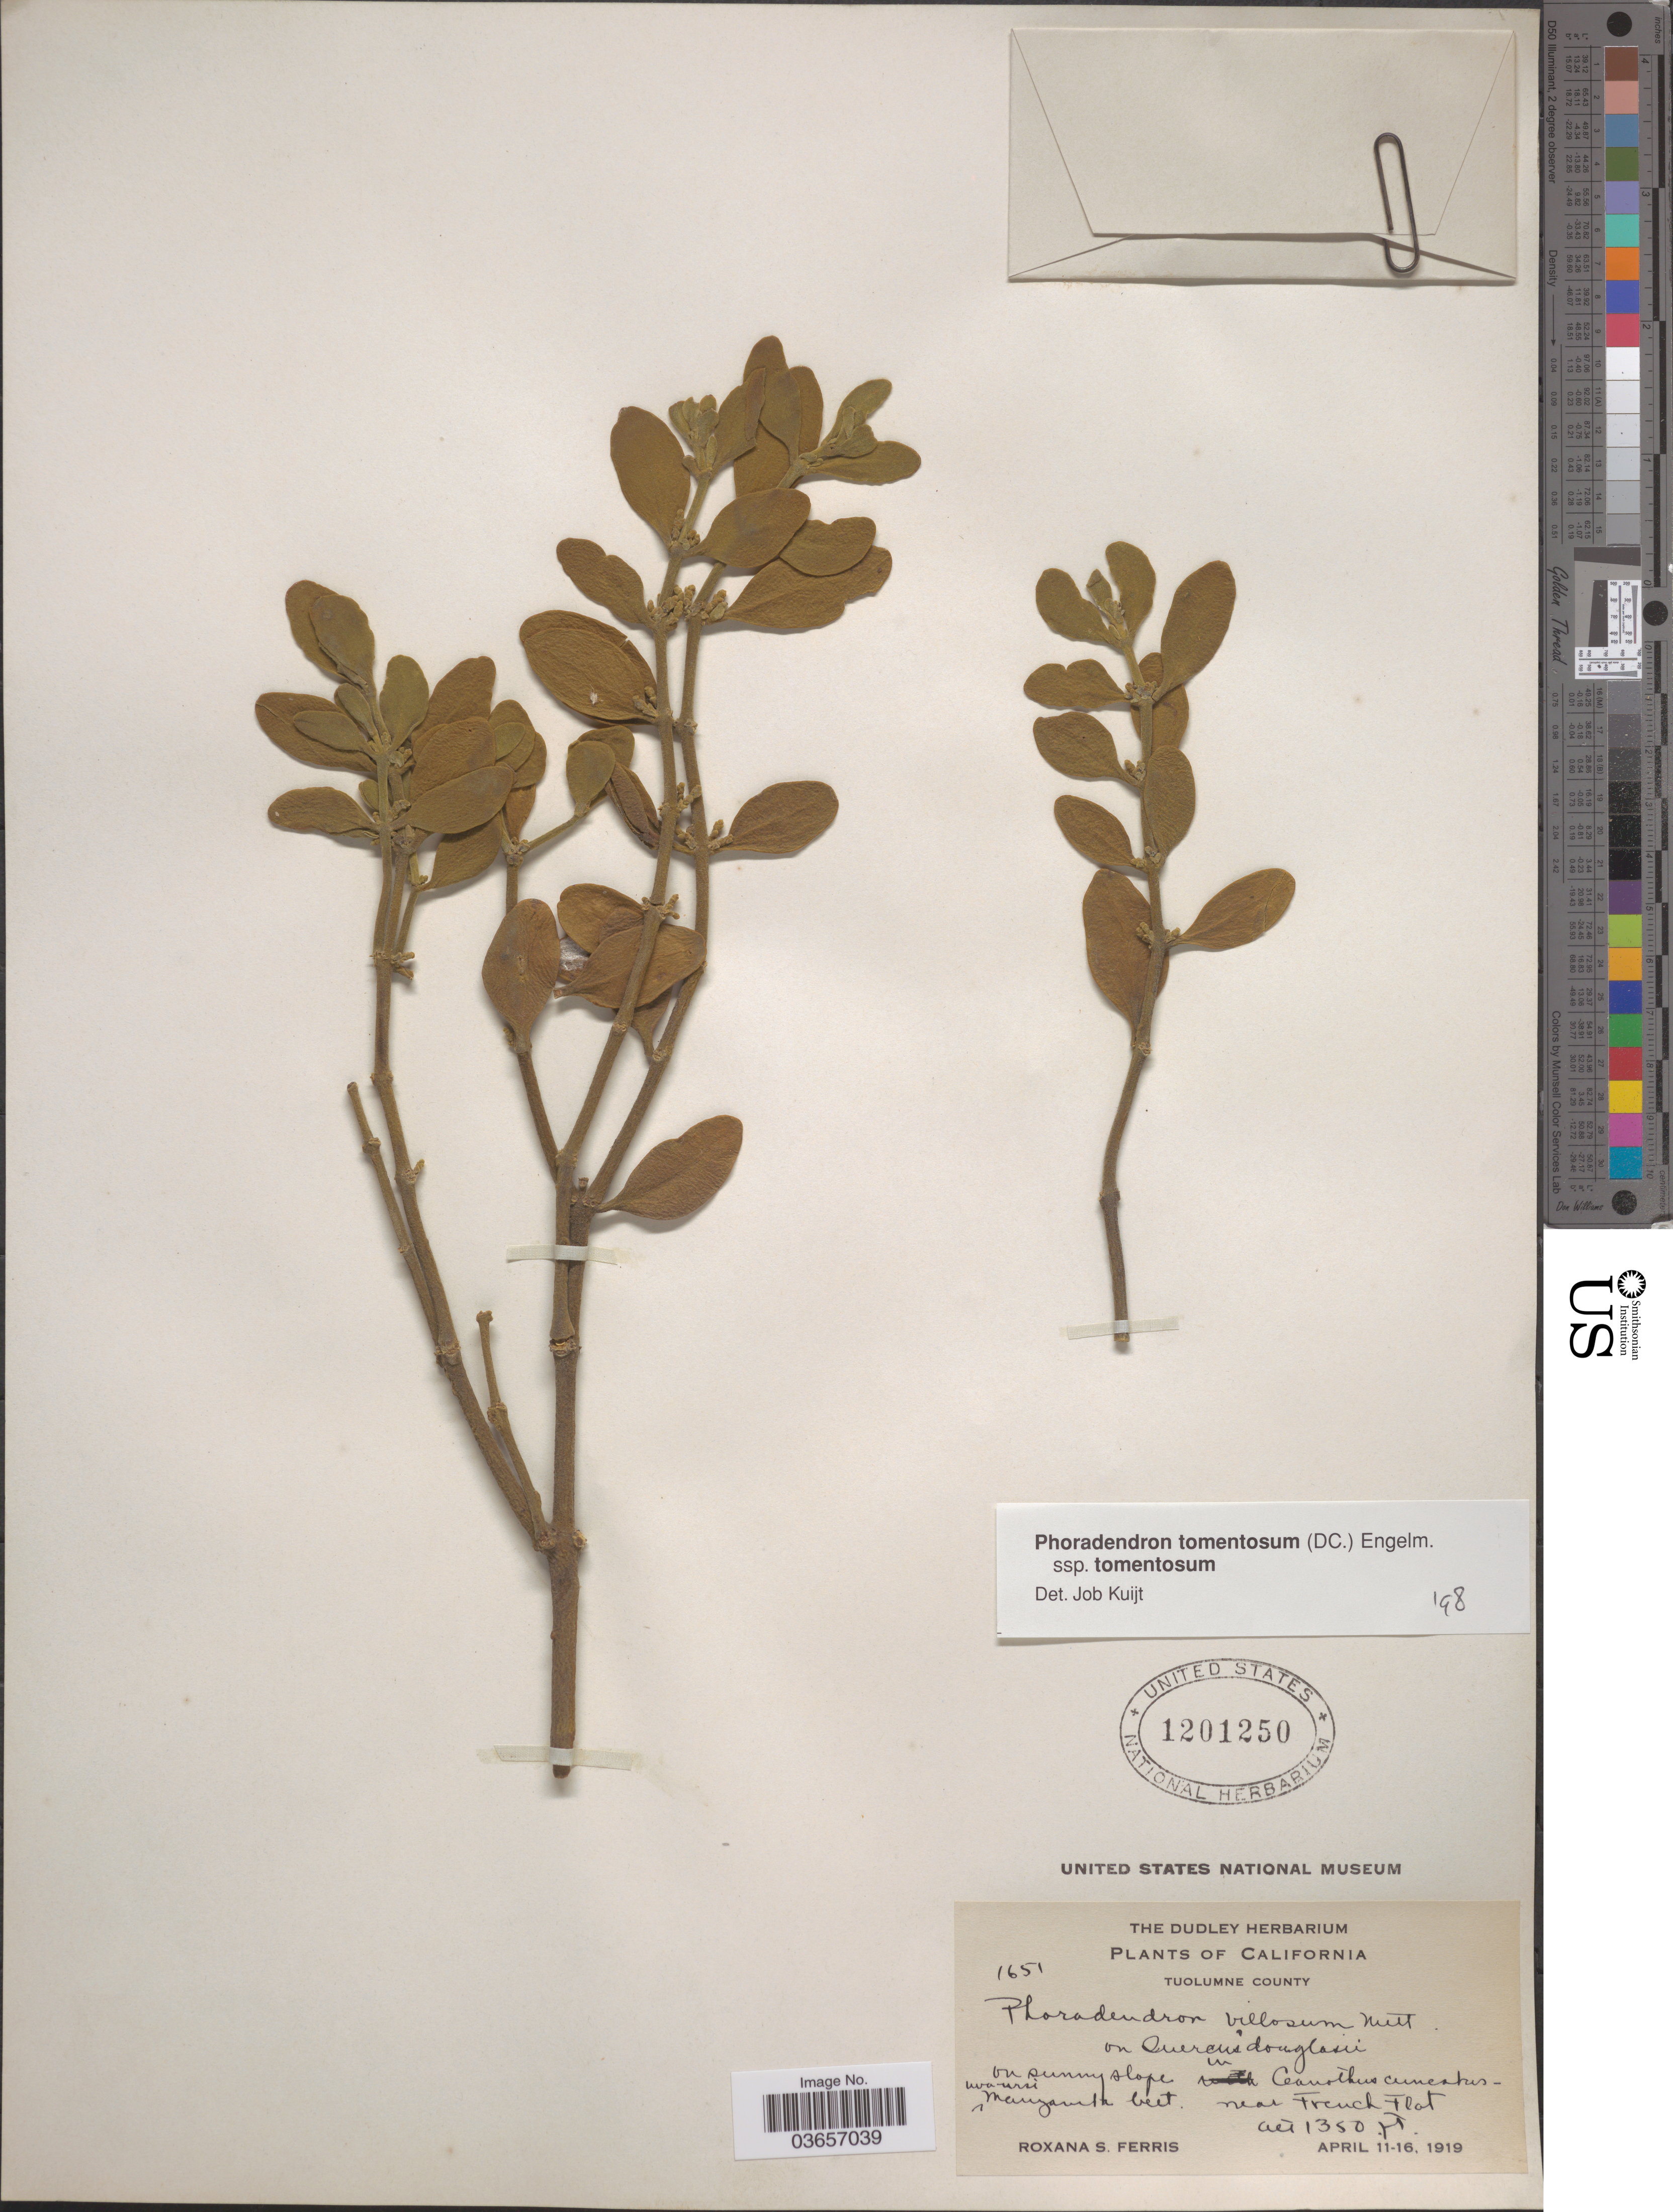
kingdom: Plantae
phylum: Tracheophyta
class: Magnoliopsida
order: Santalales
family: Viscaceae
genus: Phoradendron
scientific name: Phoradendron tomentosum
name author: DC.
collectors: R. S. Ferris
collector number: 1651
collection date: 1919-04-11/1919-04-16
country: United States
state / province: California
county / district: Tuolumne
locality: Tuolumne County. Near French Flat.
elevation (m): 411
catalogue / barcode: US 1201250